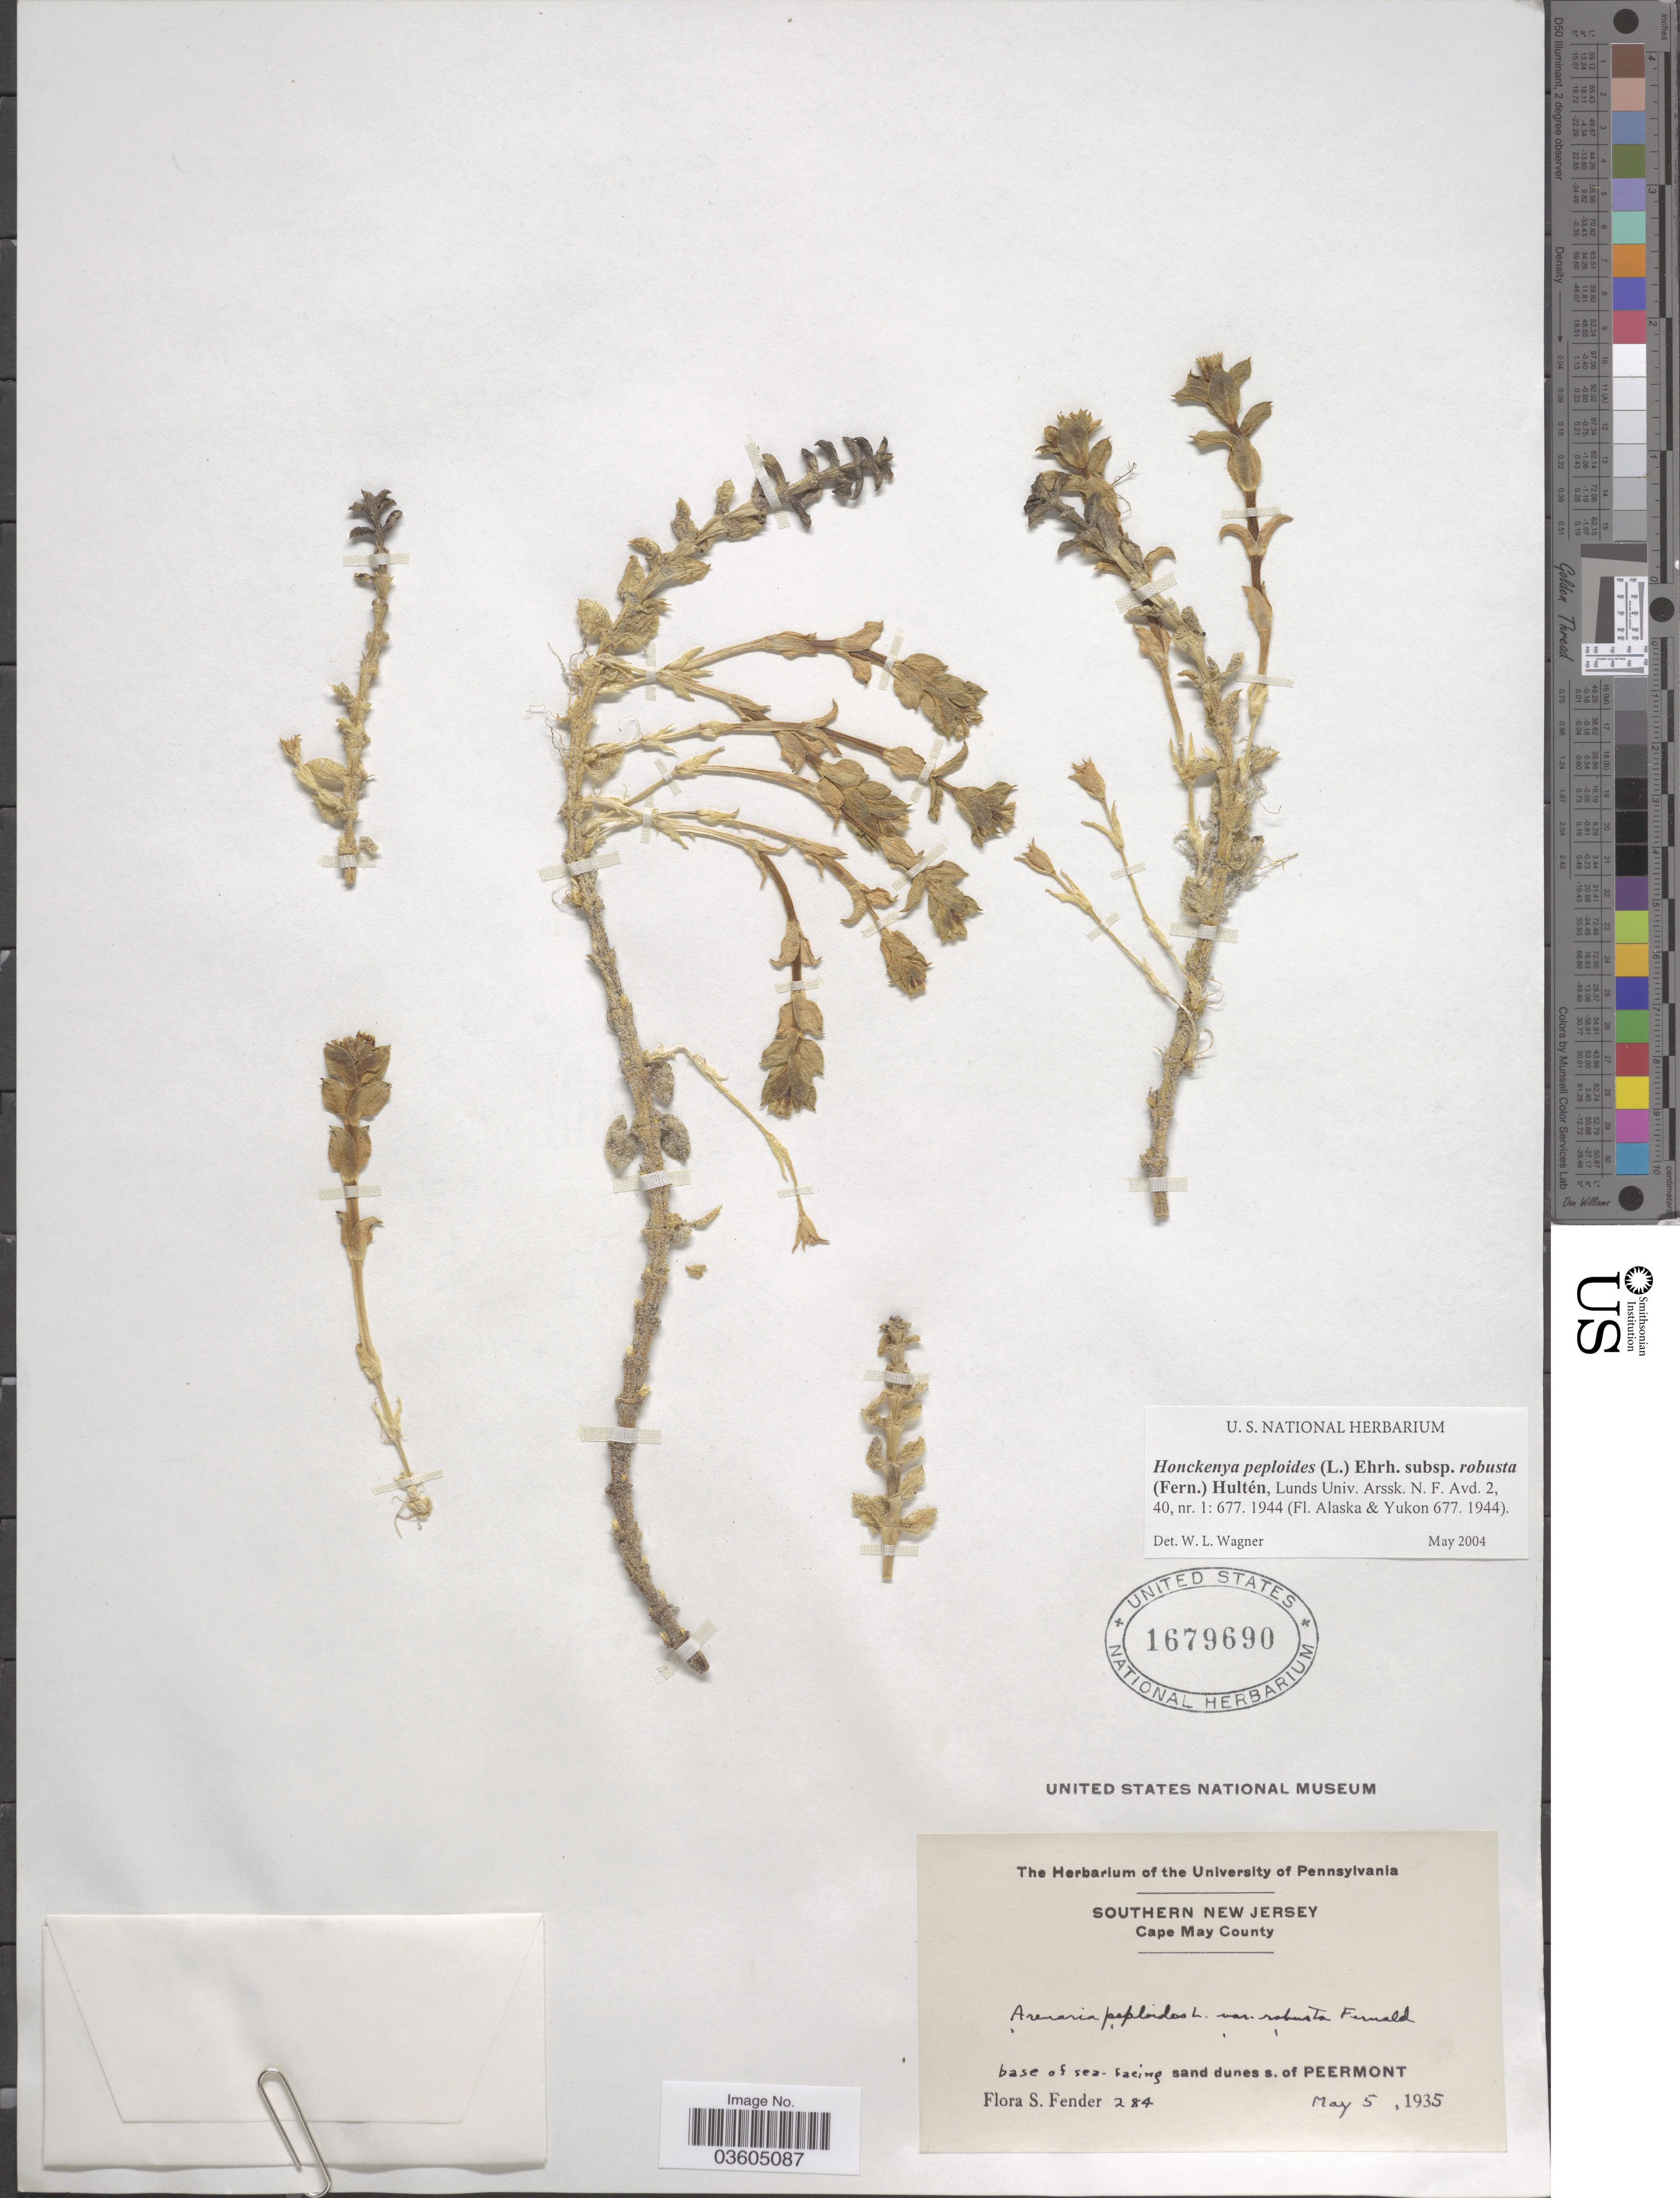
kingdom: Plantae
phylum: Tracheophyta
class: Magnoliopsida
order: Caryophyllales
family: Caryophyllaceae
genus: Honckenya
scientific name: Honckenya peploides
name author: (L.) Ehrh.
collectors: F. Fender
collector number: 284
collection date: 1935-05-05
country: United States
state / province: New Jersey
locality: Cape May County. Base of sea-facing sand dunes s. of Peermont.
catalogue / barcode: US 1679690